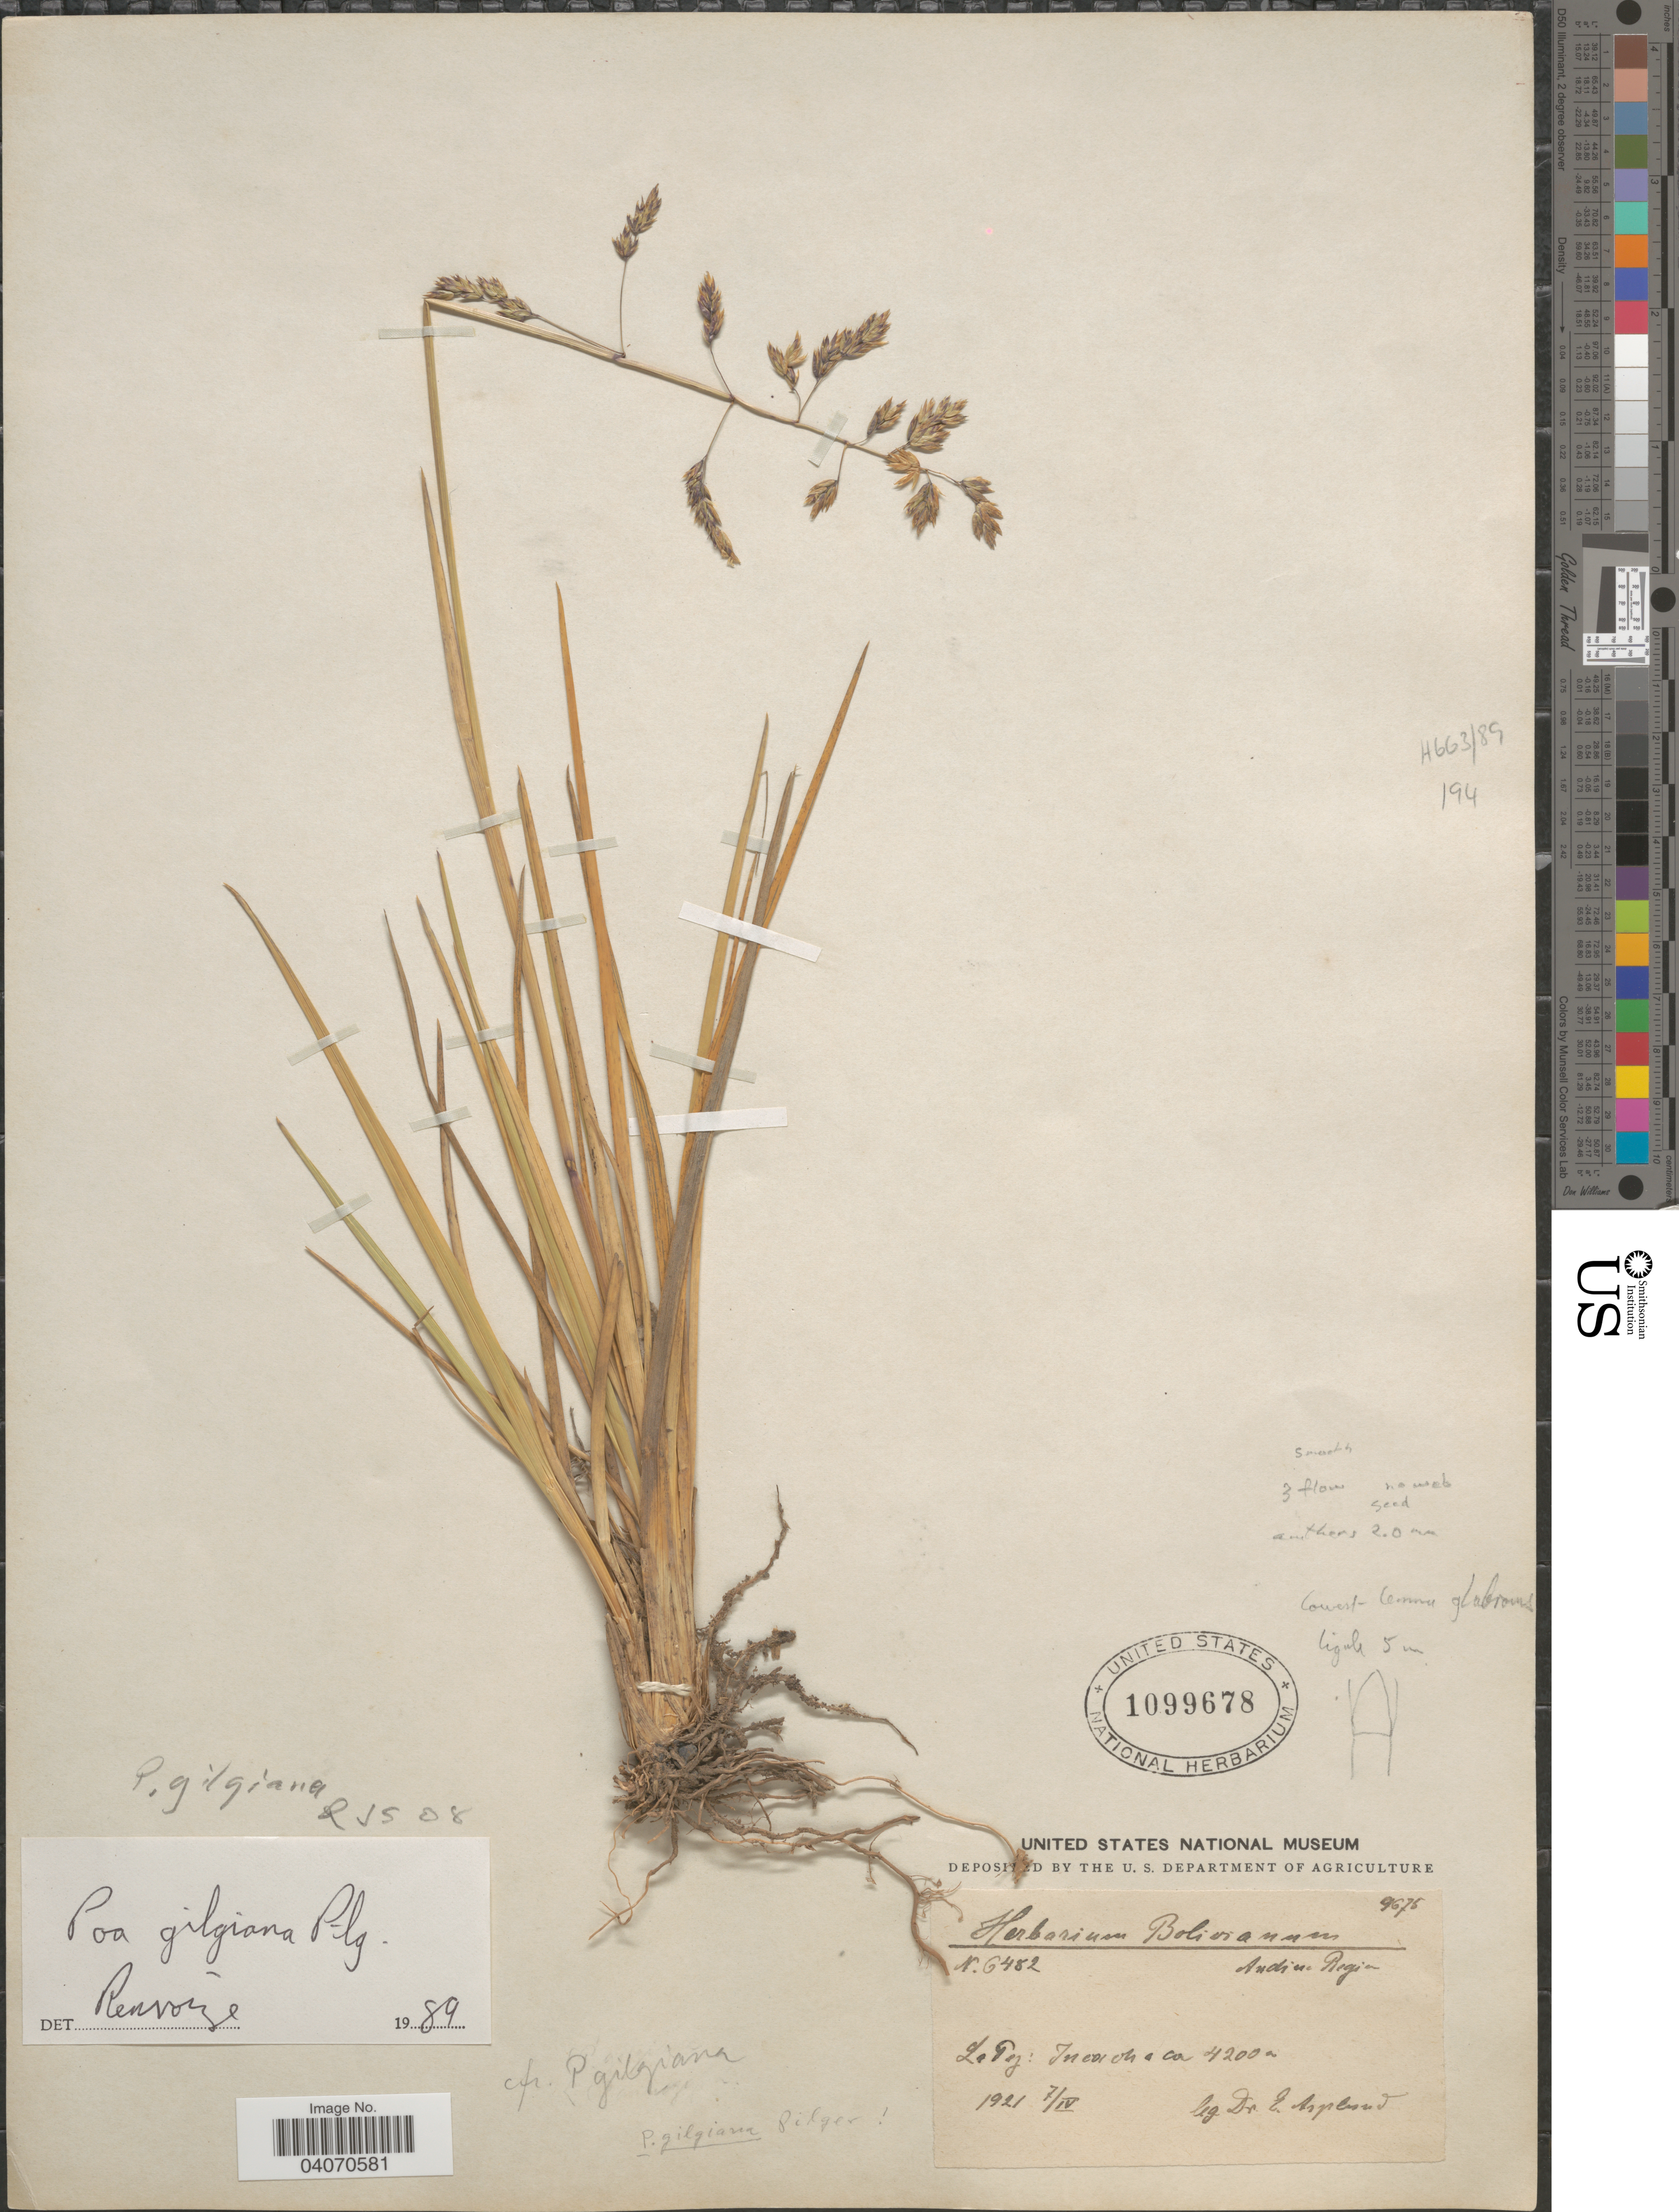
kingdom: Plantae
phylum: Tracheophyta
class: Liliopsida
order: Poales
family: Poaceae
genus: Poa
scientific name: Poa gilgiana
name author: Pilg.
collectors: E. Asplund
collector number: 6482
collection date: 1921-04-07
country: Bolivia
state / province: La Paz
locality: Andine Region. Incachaca.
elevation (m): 4200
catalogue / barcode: US 1099678